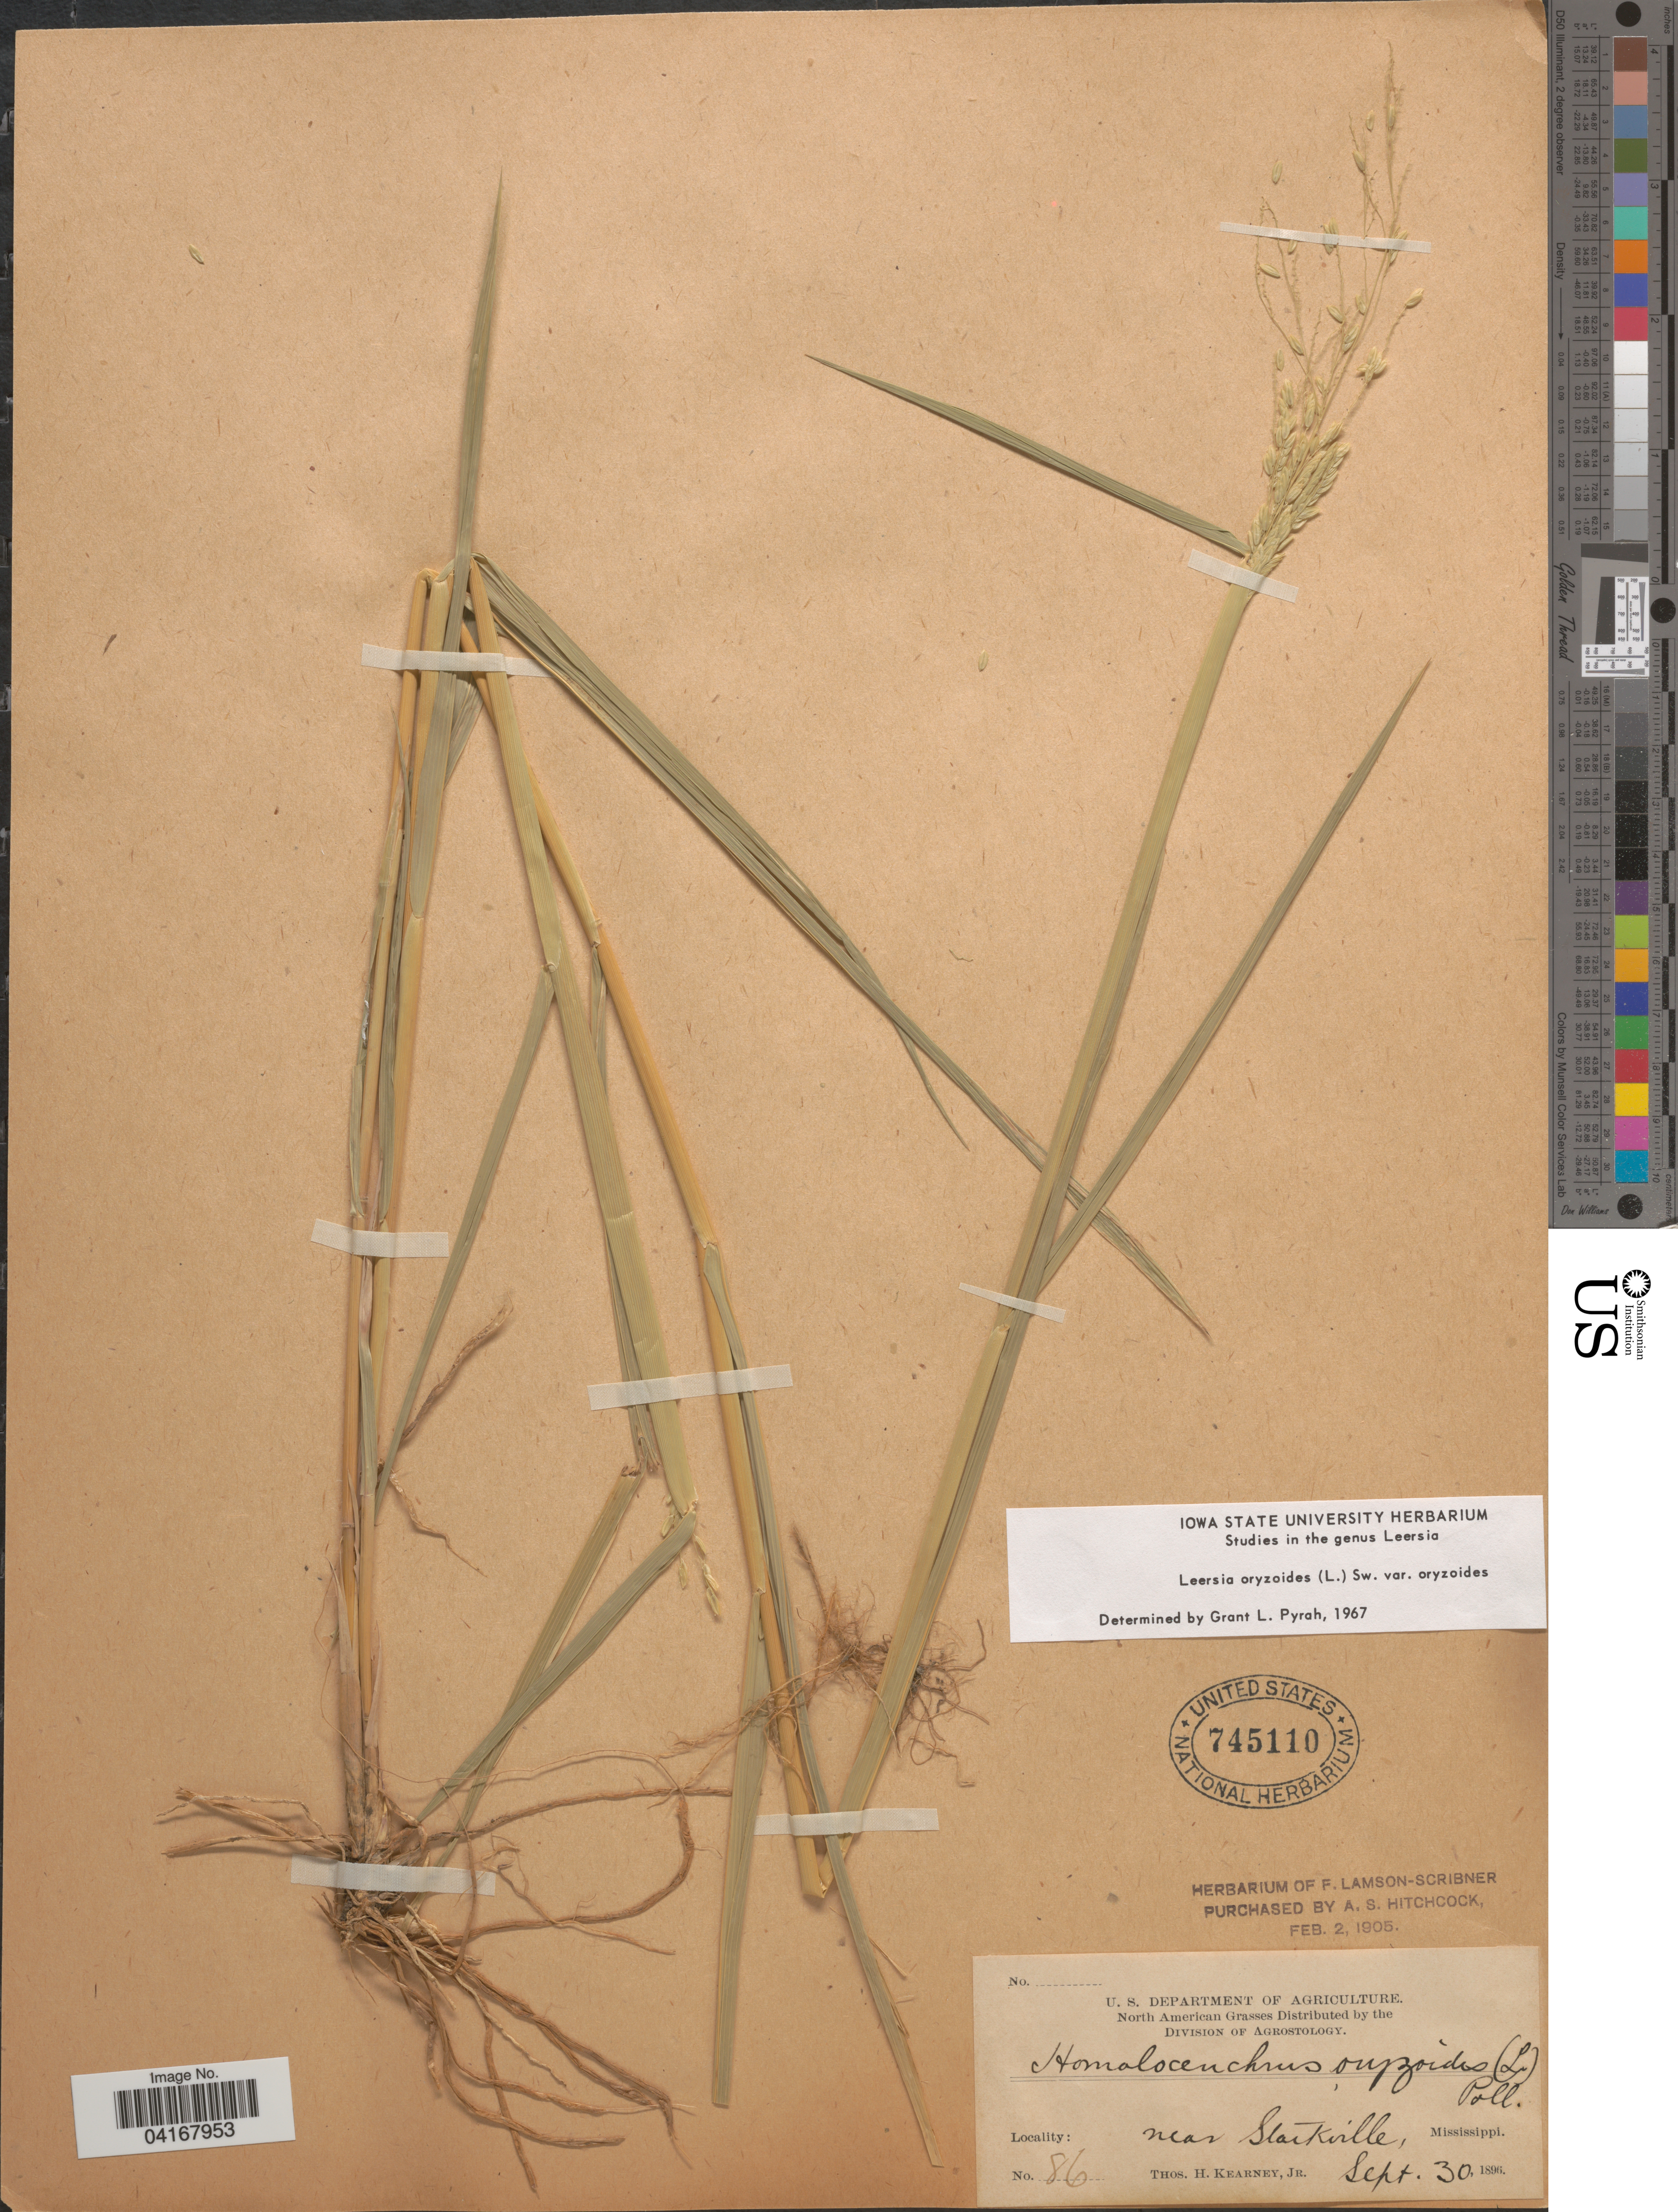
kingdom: Plantae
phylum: Tracheophyta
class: Liliopsida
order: Poales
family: Poaceae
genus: Leersia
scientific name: Leersia oryzoides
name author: (L.) Sw.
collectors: T. H. Kearney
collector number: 86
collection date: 1896-09-30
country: United States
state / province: Mississippi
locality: Near Starkville.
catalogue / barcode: US 745110